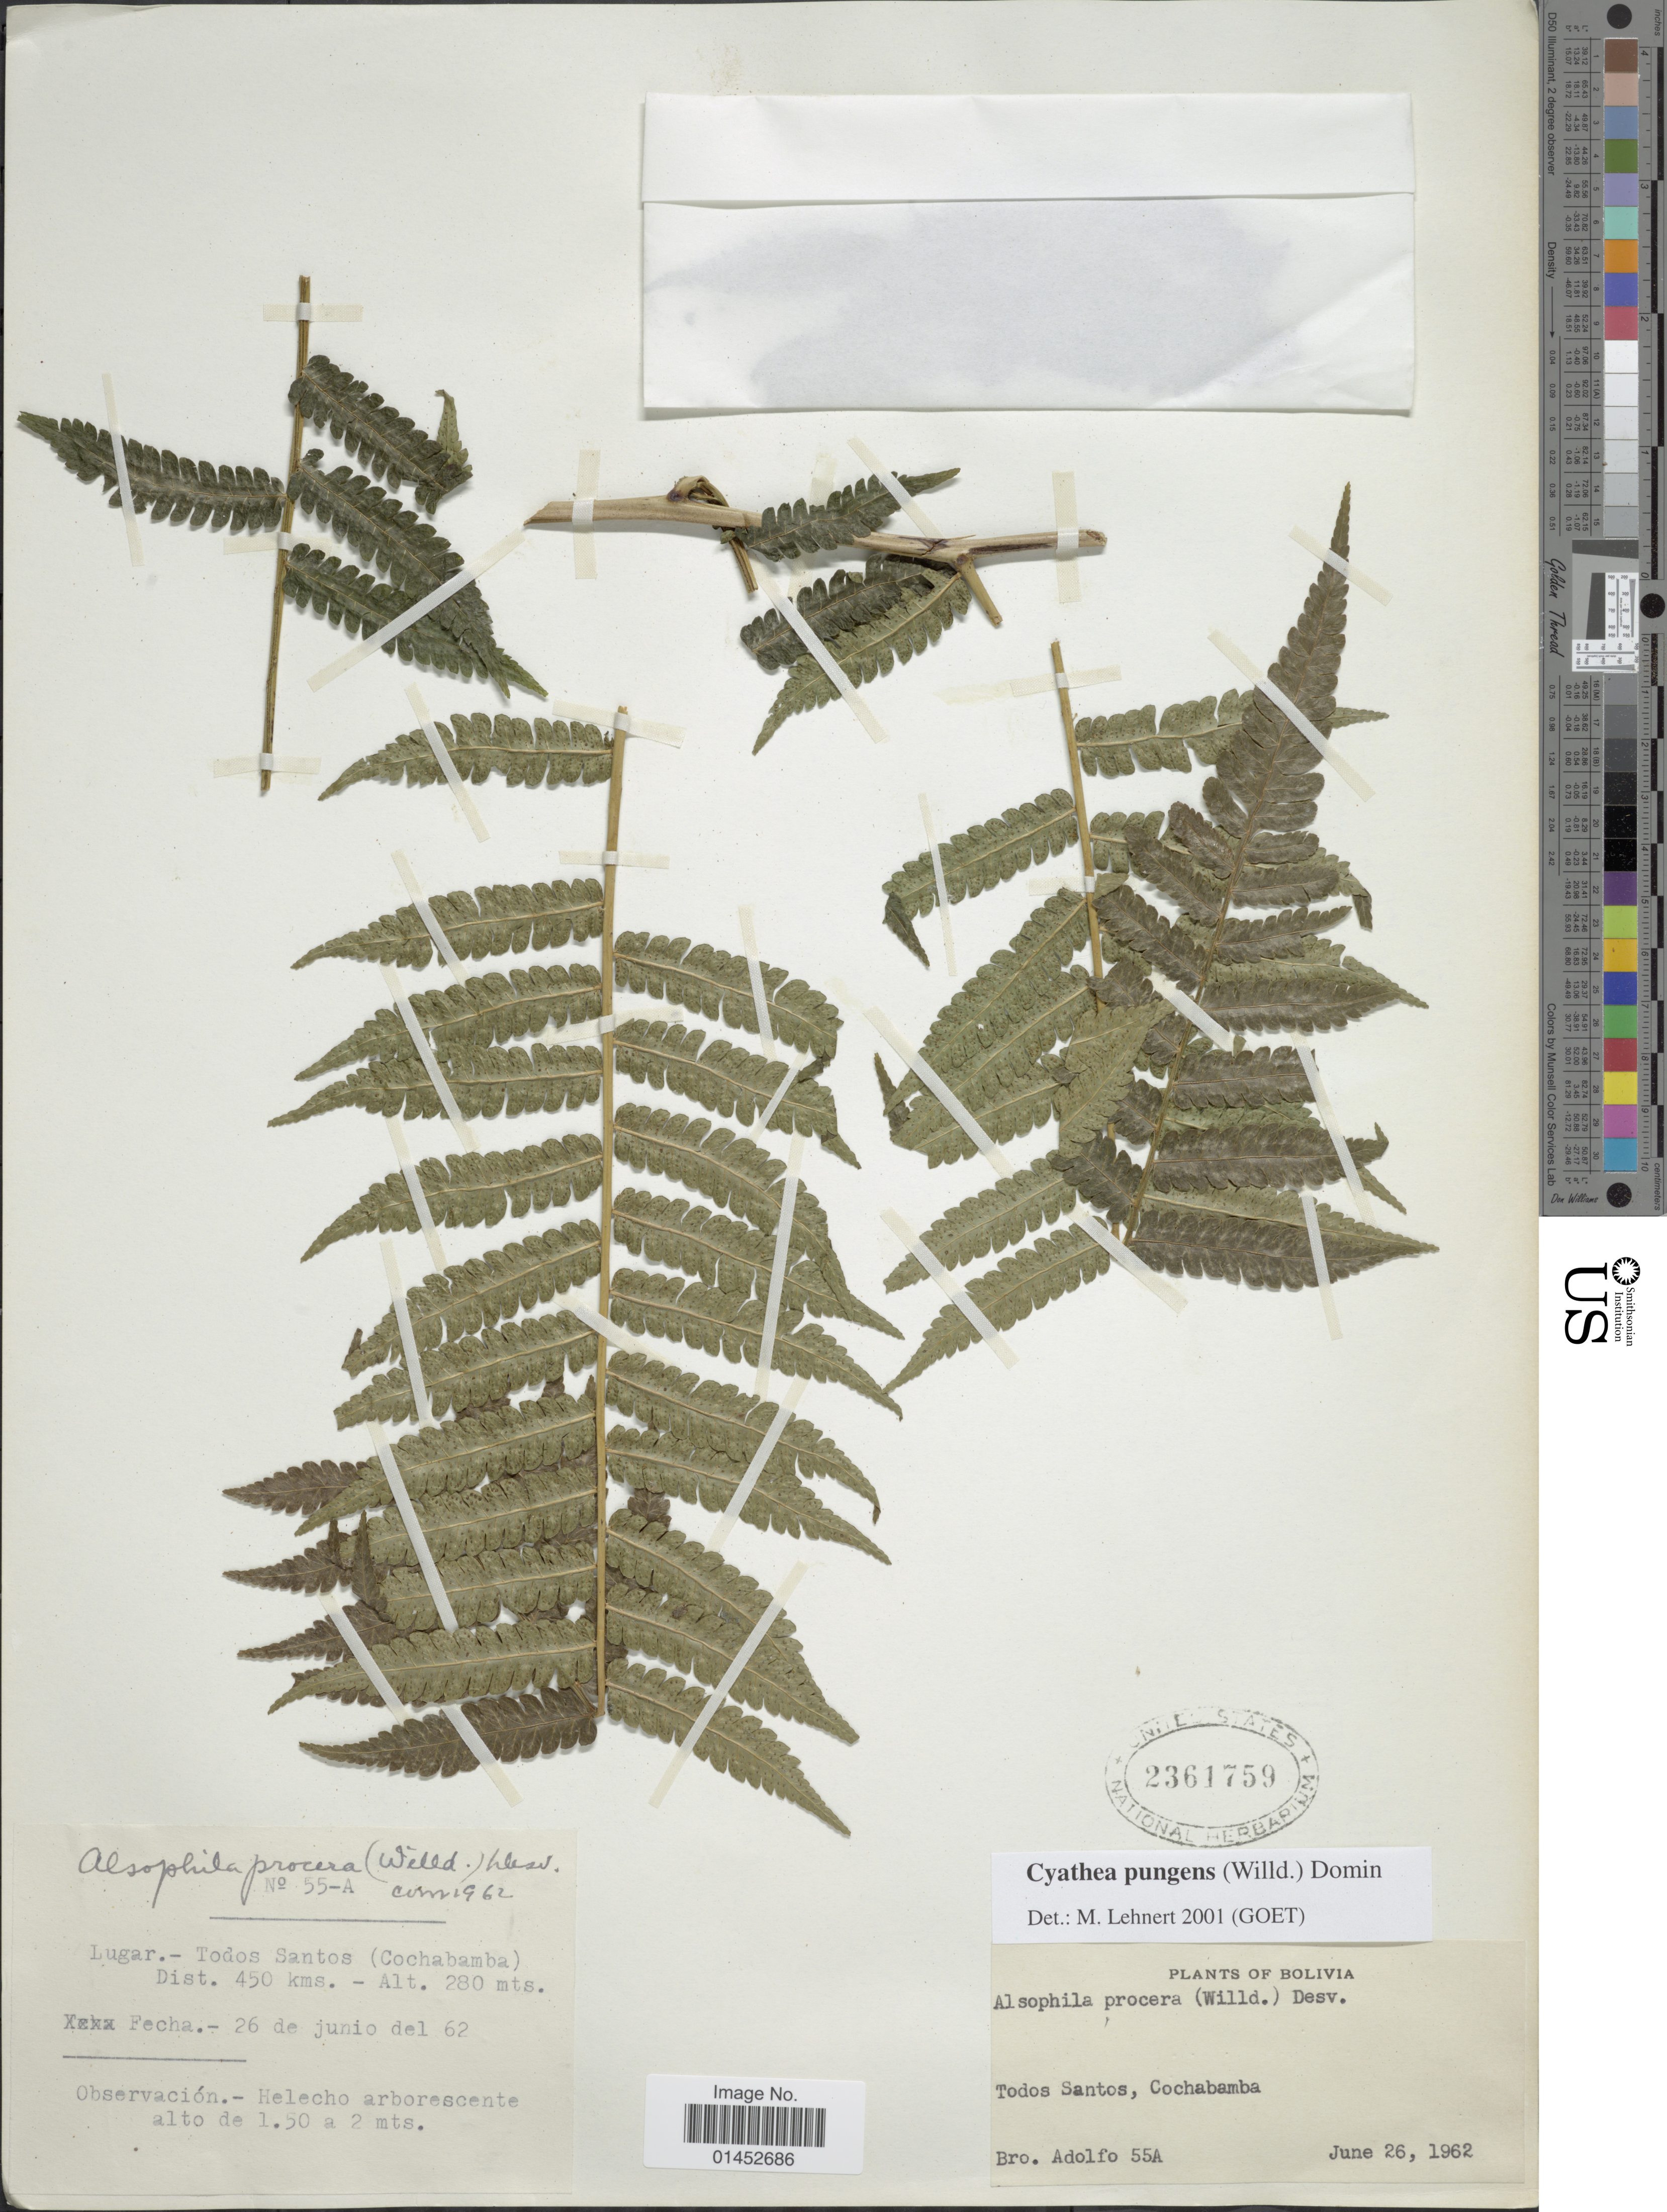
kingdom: Plantae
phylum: Tracheophyta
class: Polypodiopsida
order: Cyatheales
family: Cyatheaceae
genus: Cyathea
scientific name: Cyathea pungens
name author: (Willd.) Domin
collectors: Bro. Adolfo M.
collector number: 55A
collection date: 1962-06-26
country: Bolivia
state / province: Cochabamba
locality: Todos Santos, Cochabamba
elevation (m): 280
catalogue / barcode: US 2361759